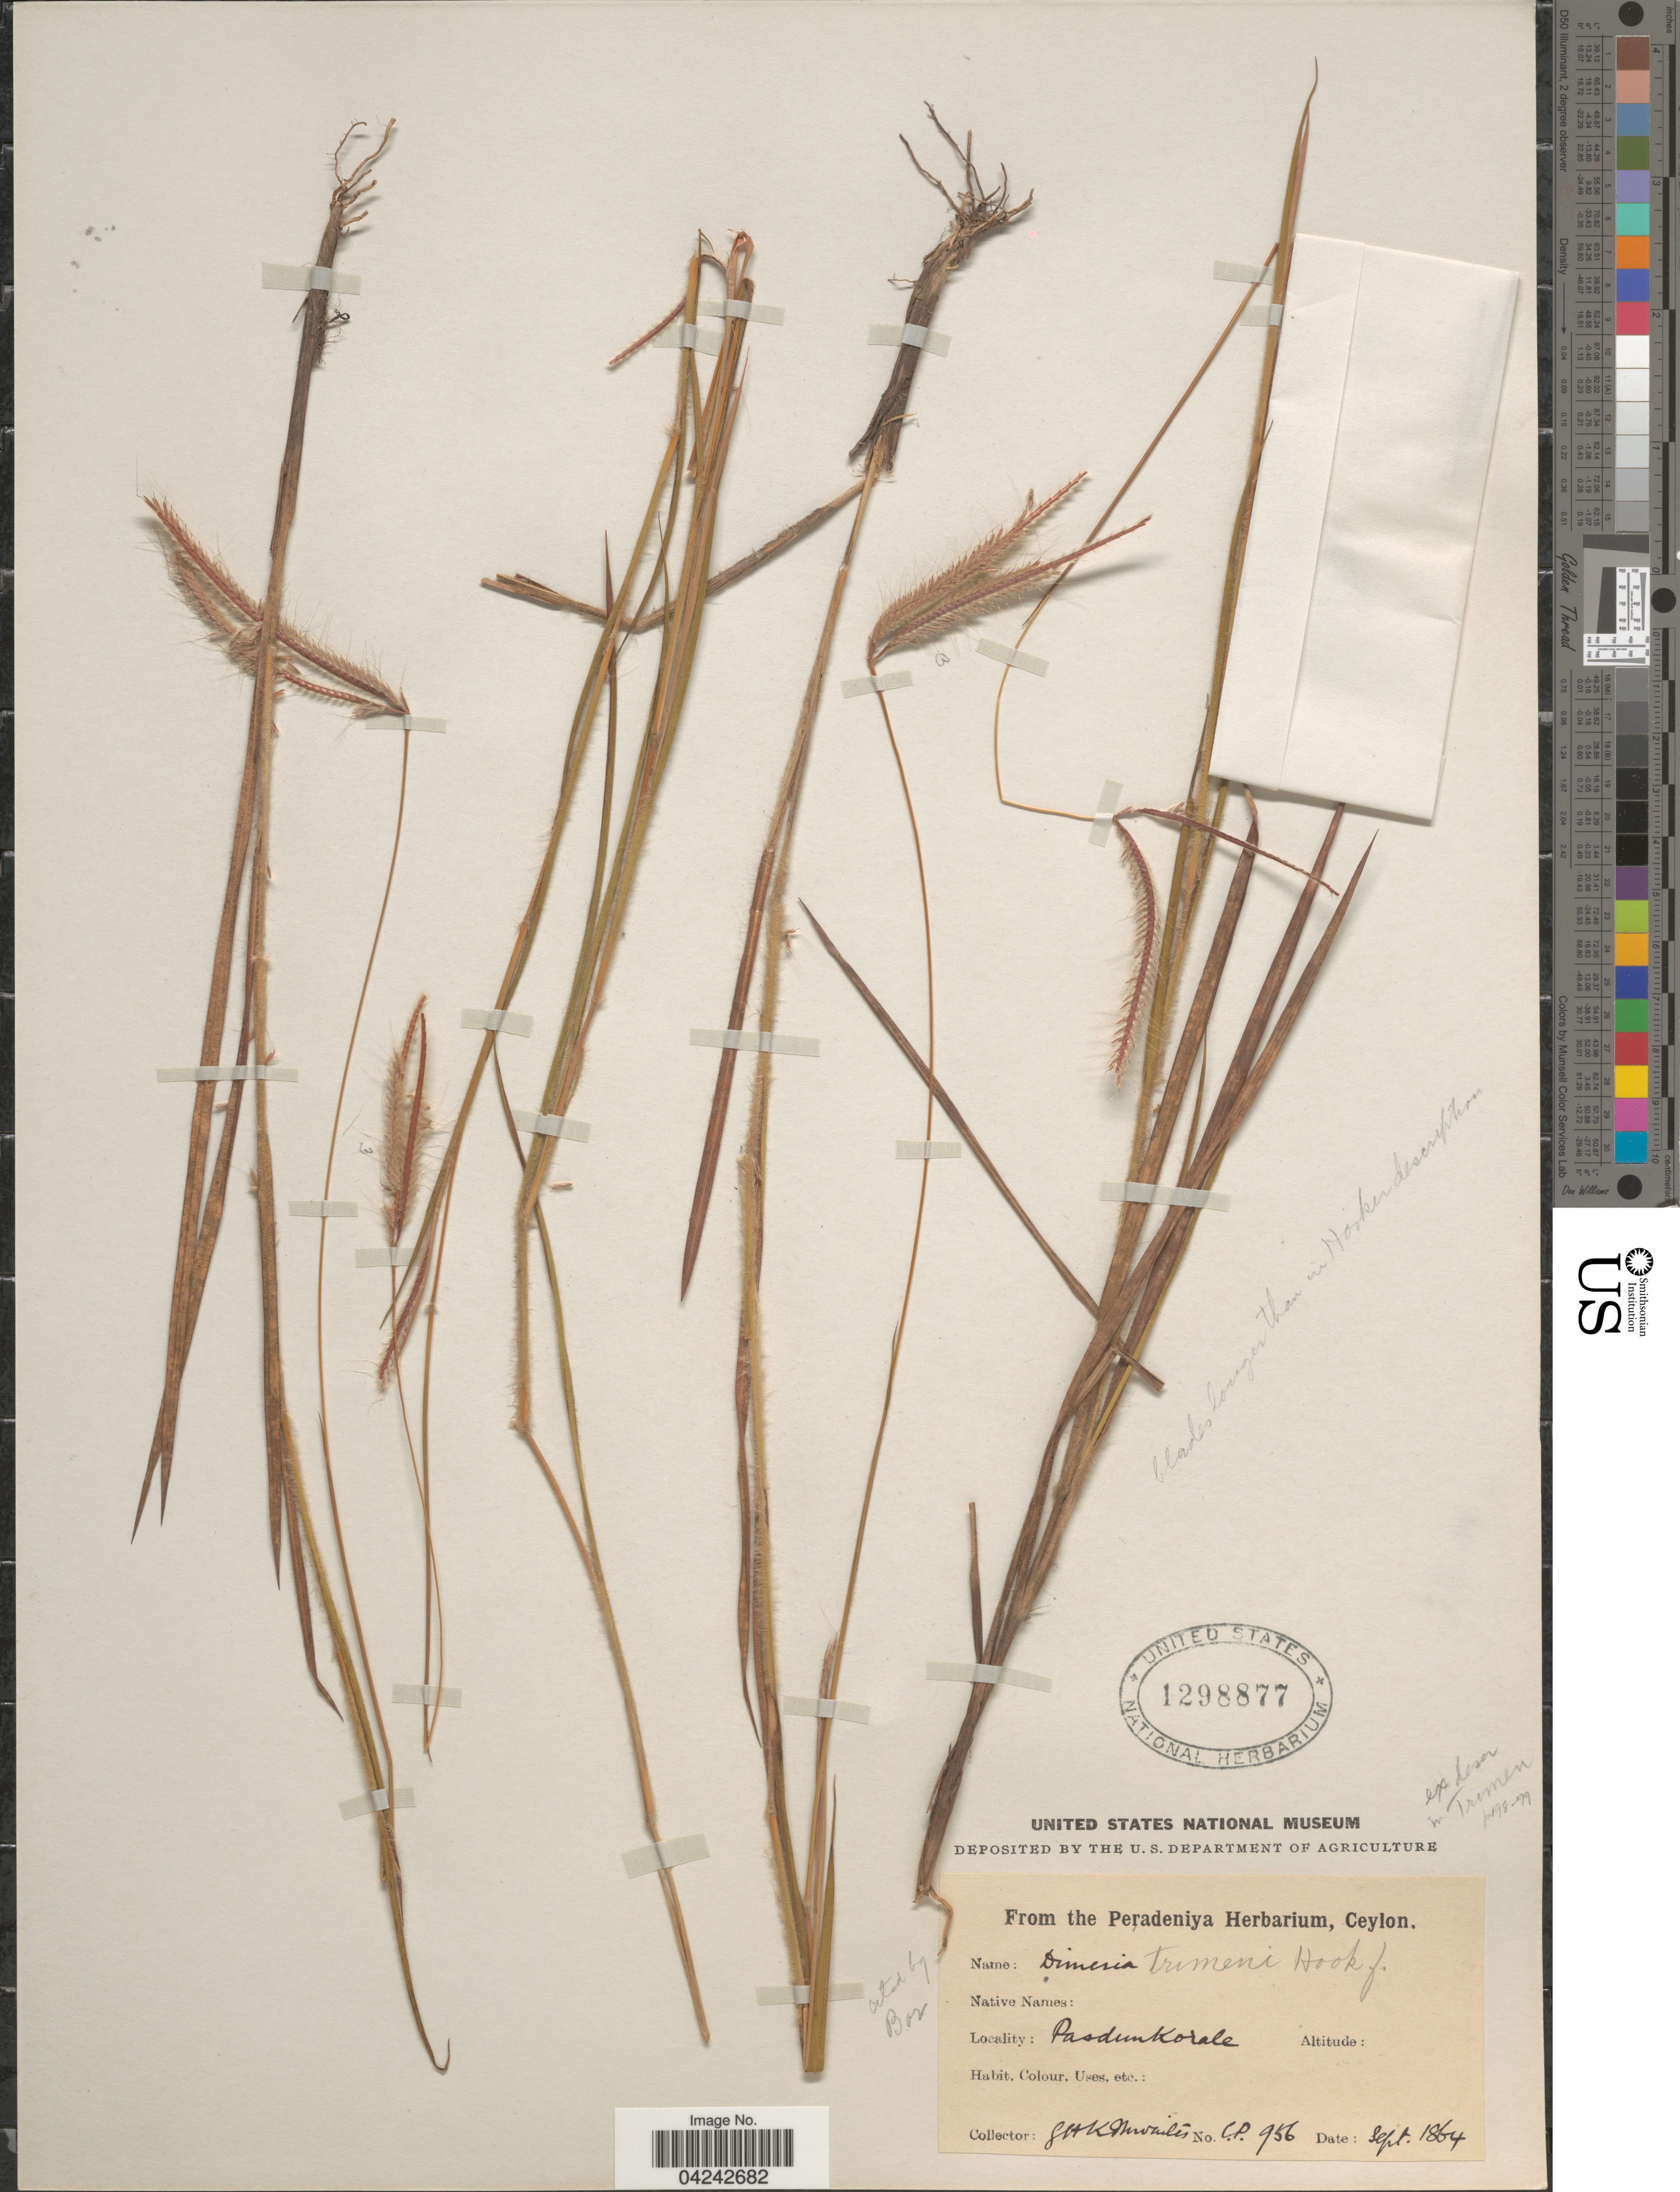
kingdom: Plantae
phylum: Tracheophyta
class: Liliopsida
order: Poales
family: Poaceae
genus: Dimeria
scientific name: Dimeria pubescens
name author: Hack.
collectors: G. H. K. Thwaites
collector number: C.P.956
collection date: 1864-09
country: Sri Lanka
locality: Pasdun Korale.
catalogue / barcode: US 1298877